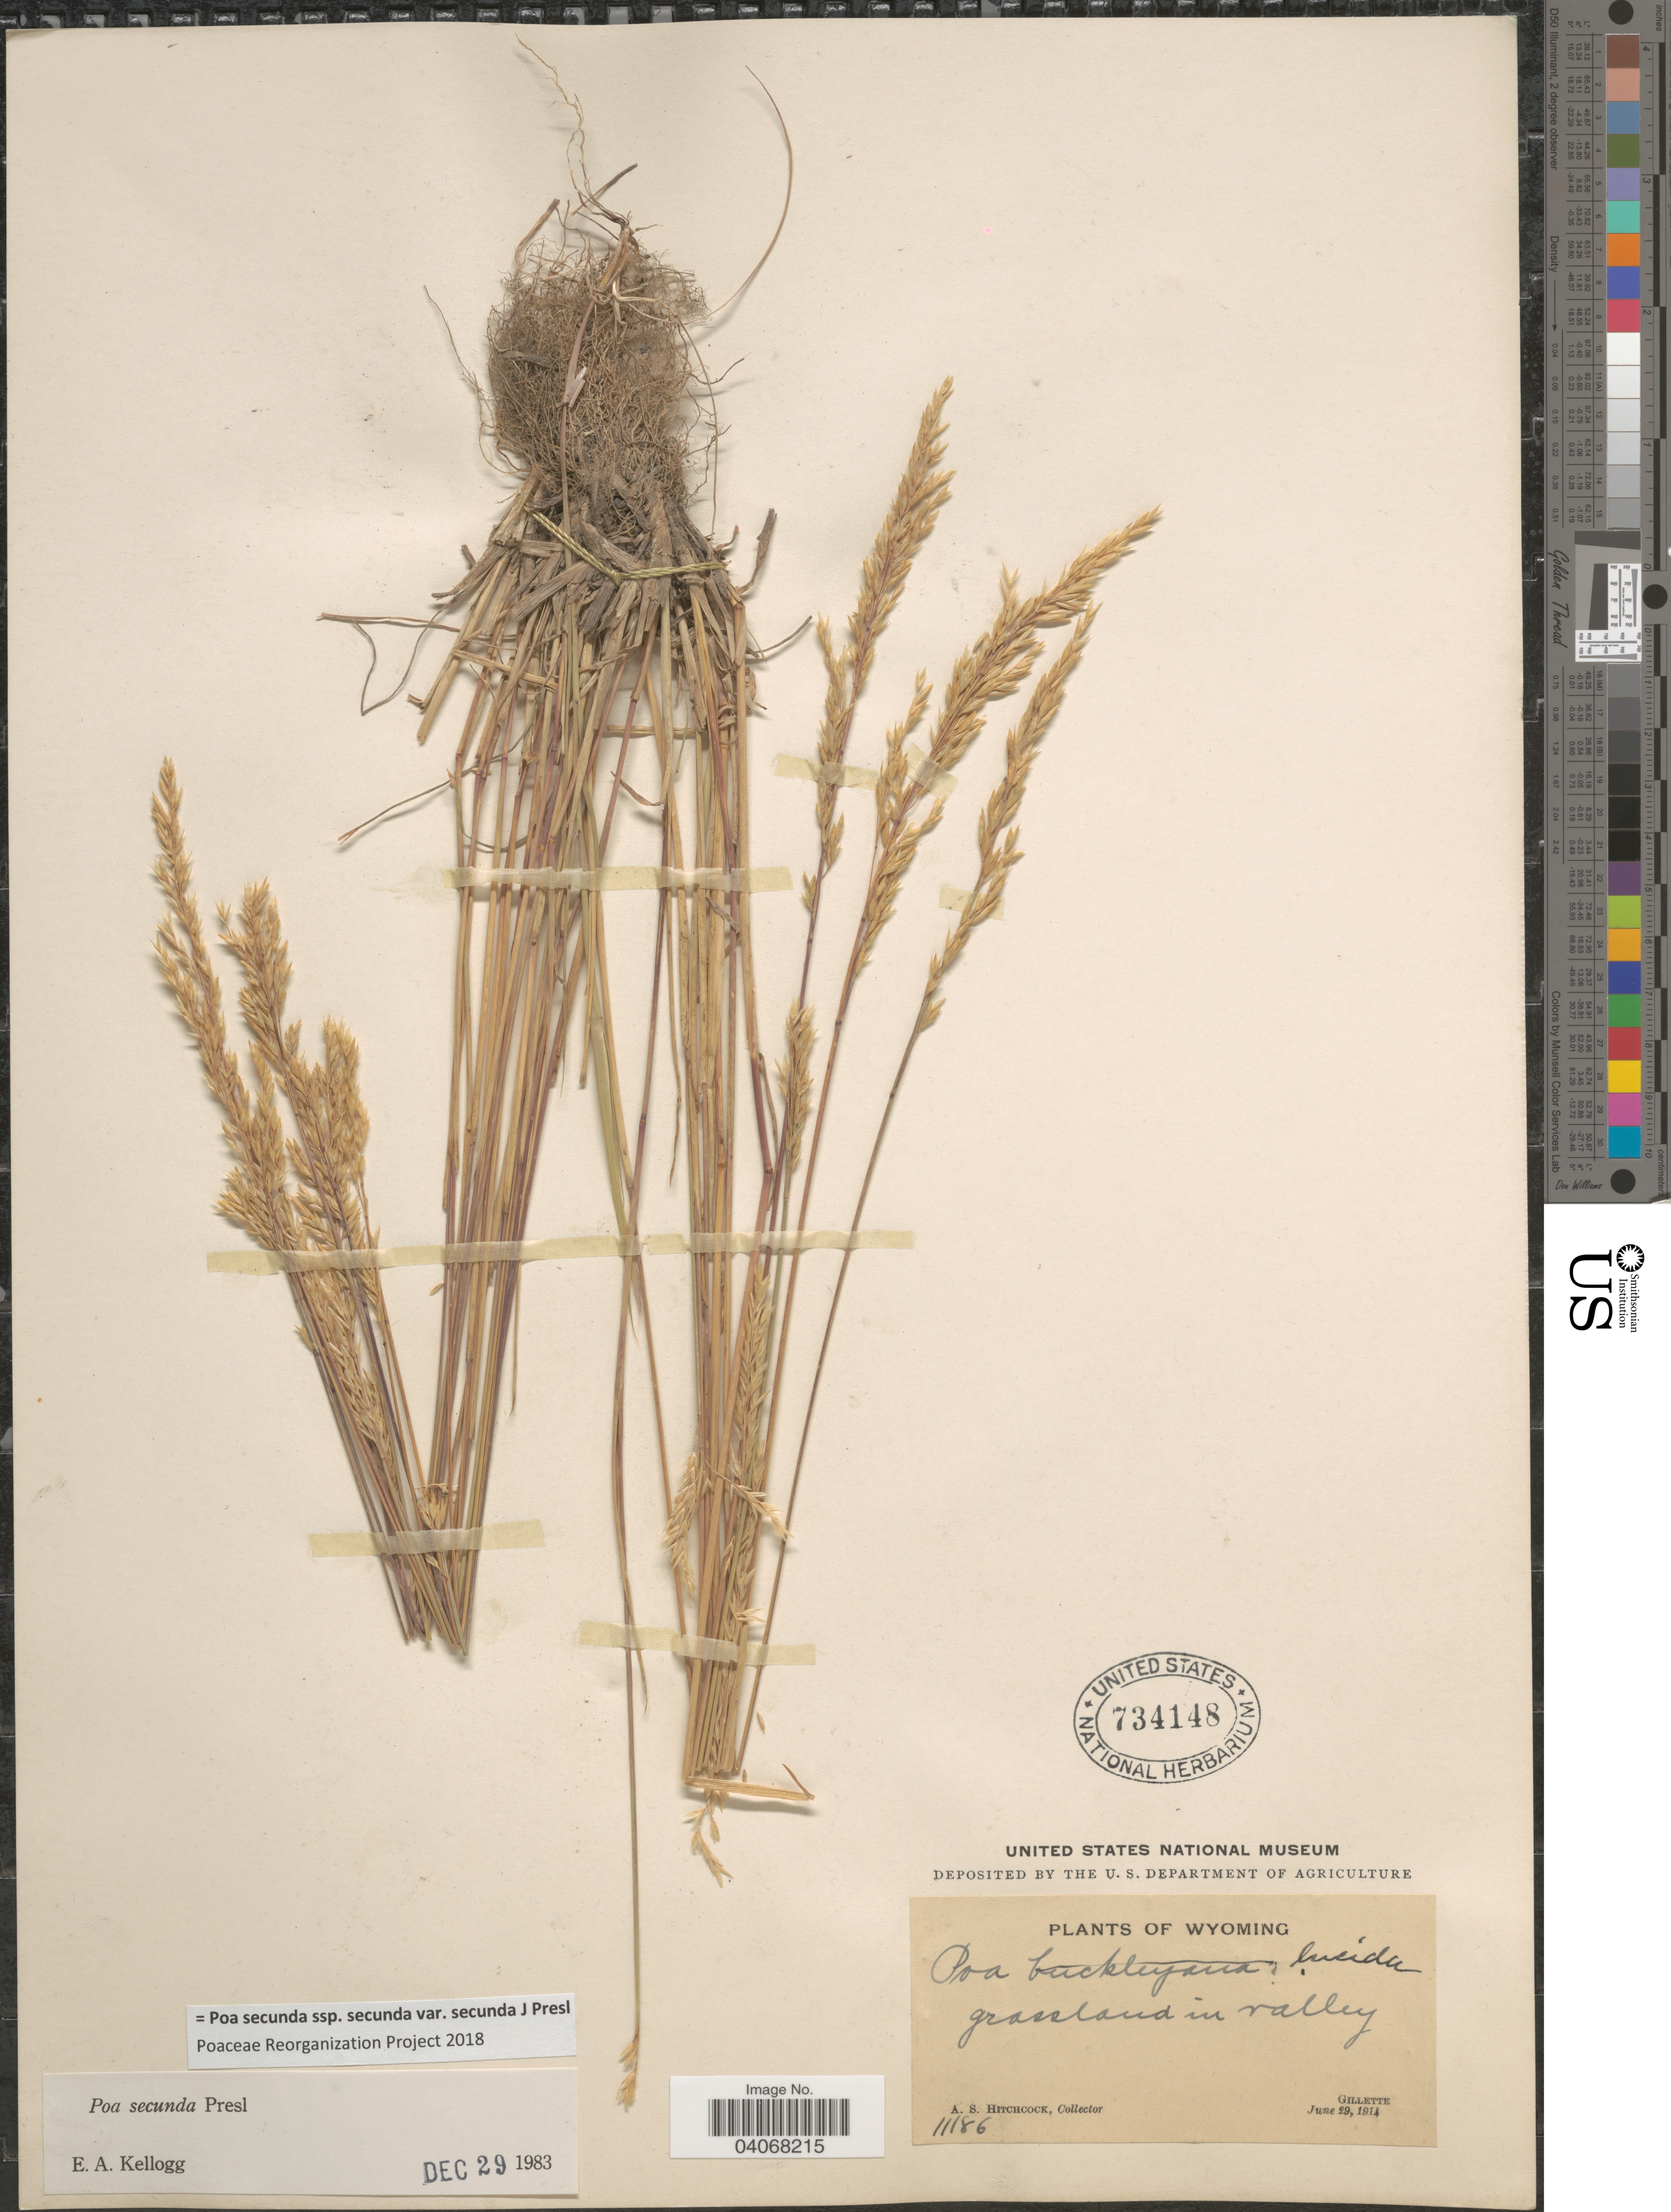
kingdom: Plantae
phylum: Tracheophyta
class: Liliopsida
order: Poales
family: Poaceae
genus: Poa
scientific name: Poa secunda subsp. secunda var. secunda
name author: J. Presl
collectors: A. S. Hitchcock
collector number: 11186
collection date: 1914-06-29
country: United States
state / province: Wyoming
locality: Grassland in valley. Gillette.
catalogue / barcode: US 734148